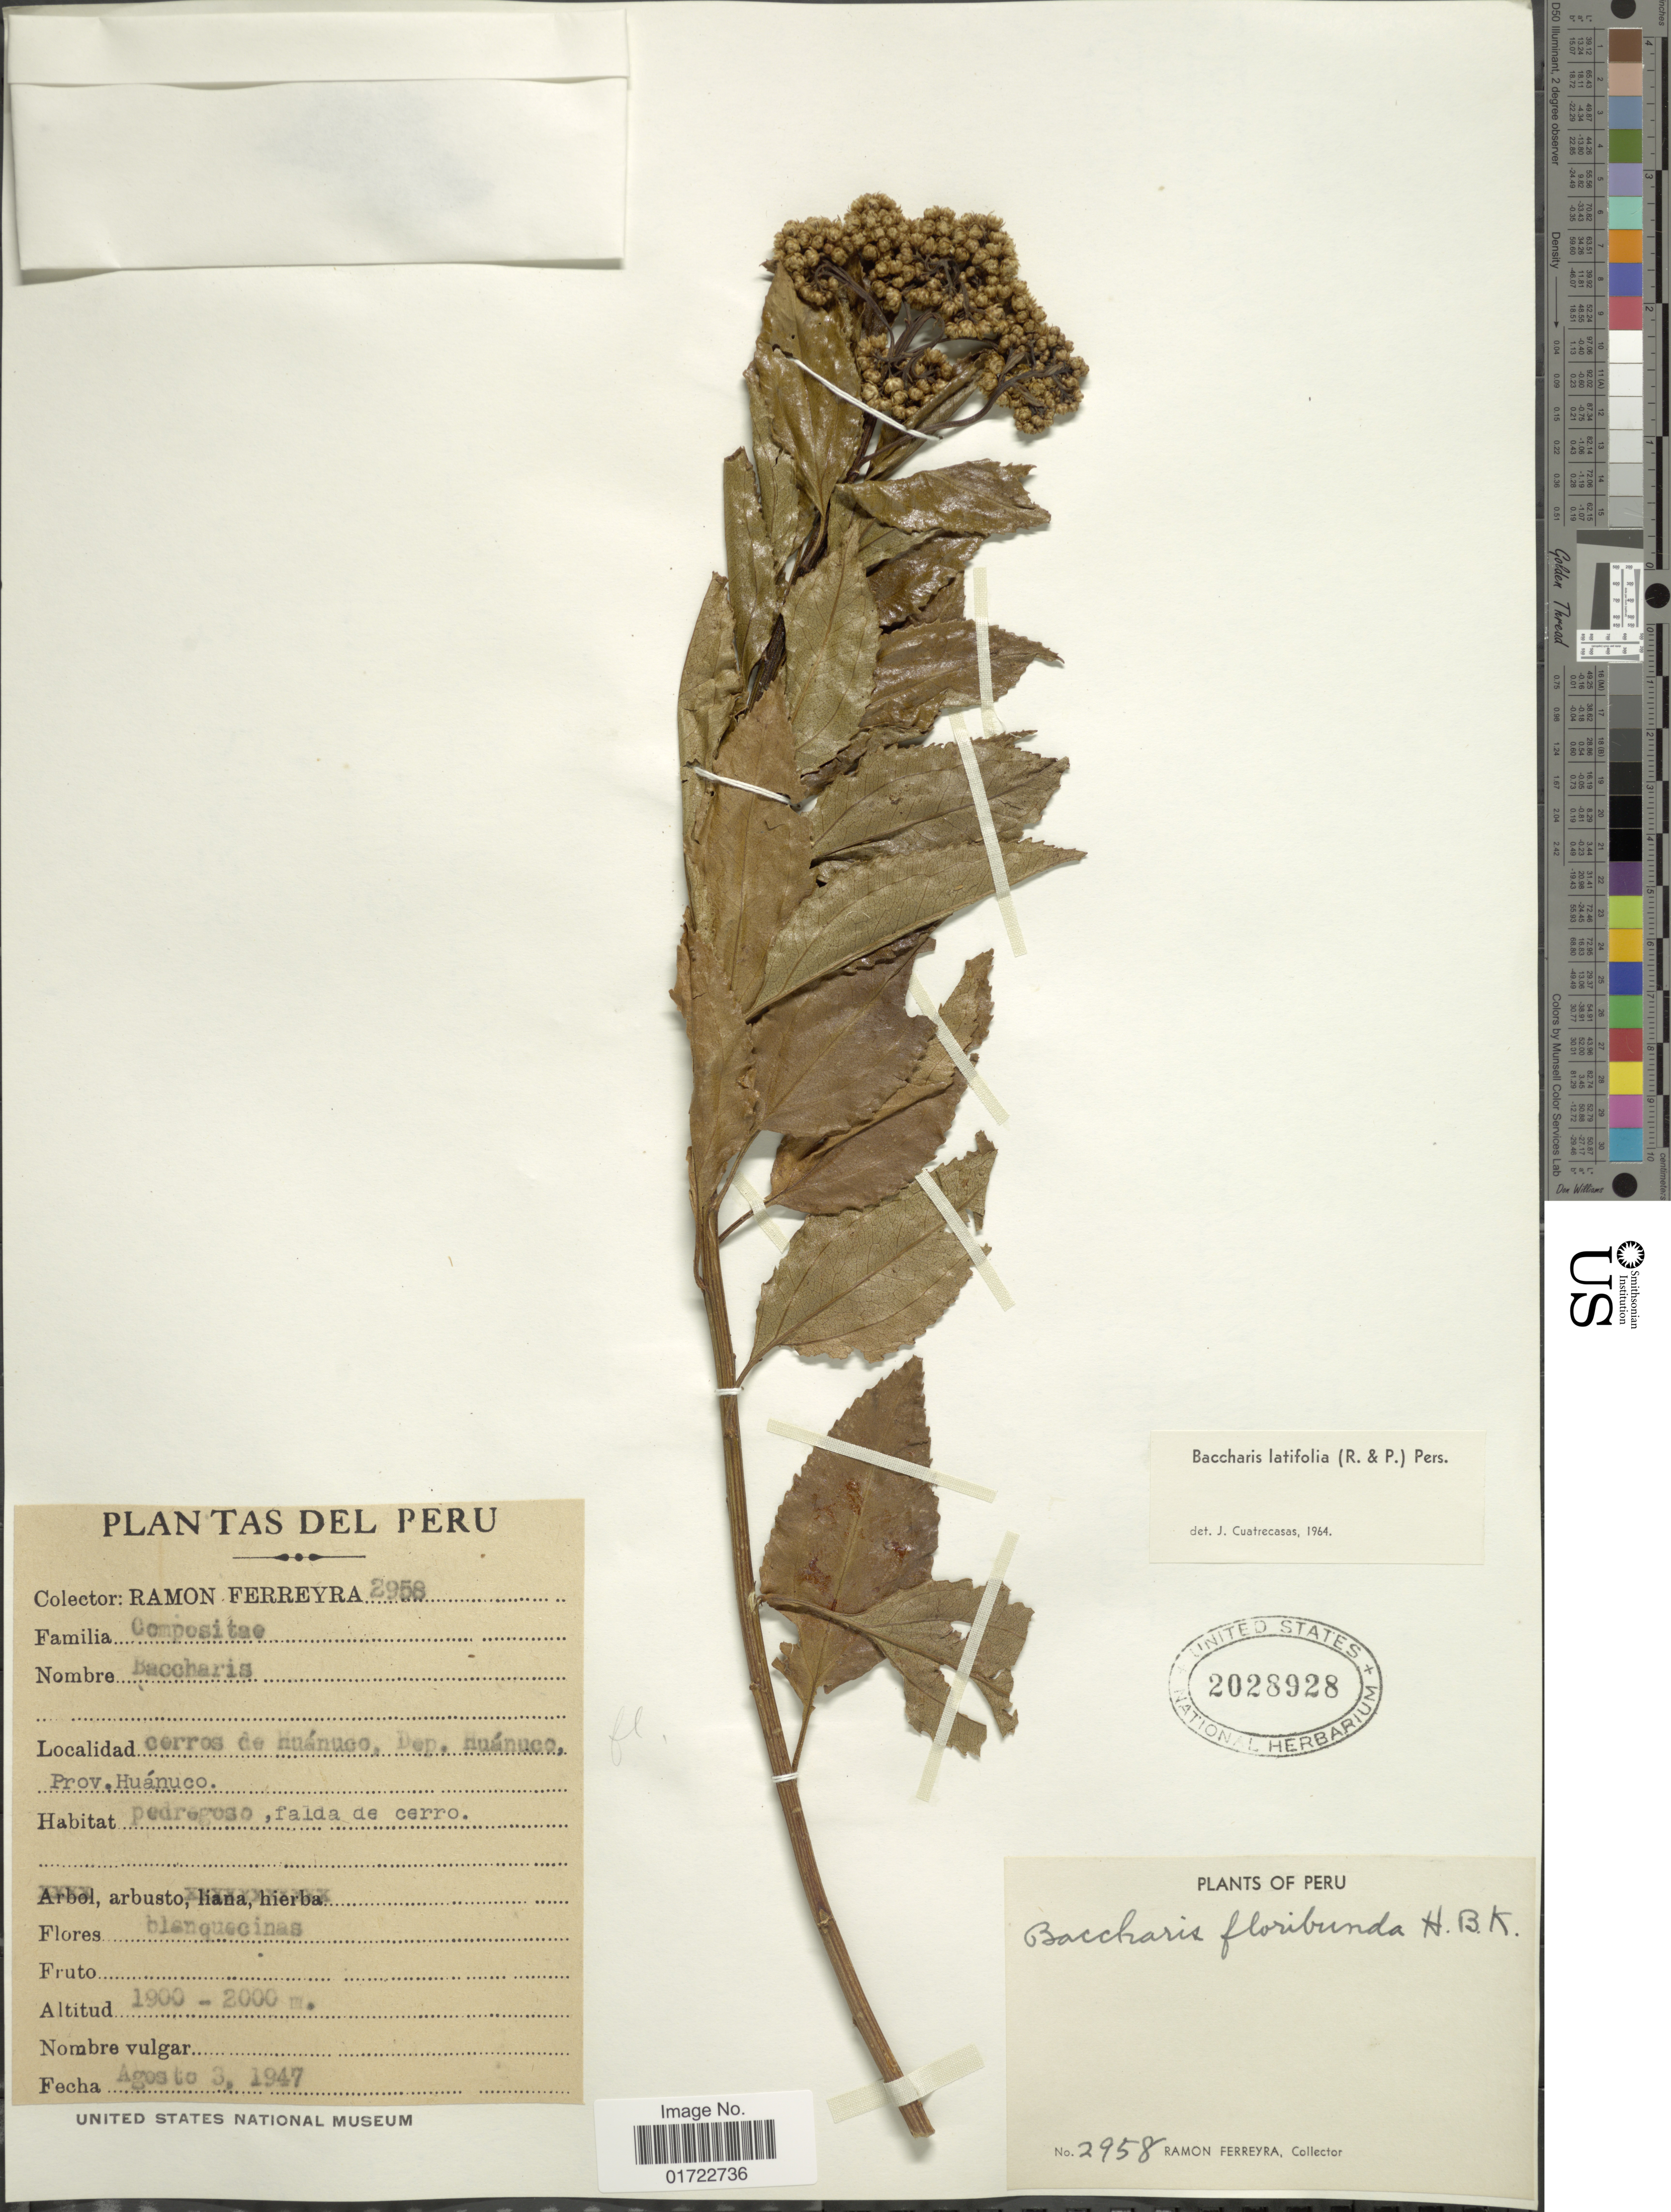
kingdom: Plantae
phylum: Tracheophyta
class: Magnoliopsida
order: Asterales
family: Asteraceae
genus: Baccharis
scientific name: Baccharis latifolia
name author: (Ruiz & Pav.) Pers.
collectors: R. A. Ferreyra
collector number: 2958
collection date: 1947-08-03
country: Peru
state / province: Huánuco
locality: Dep. Huánuco, cerros de Huánuco.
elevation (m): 1900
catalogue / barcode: US 2028928